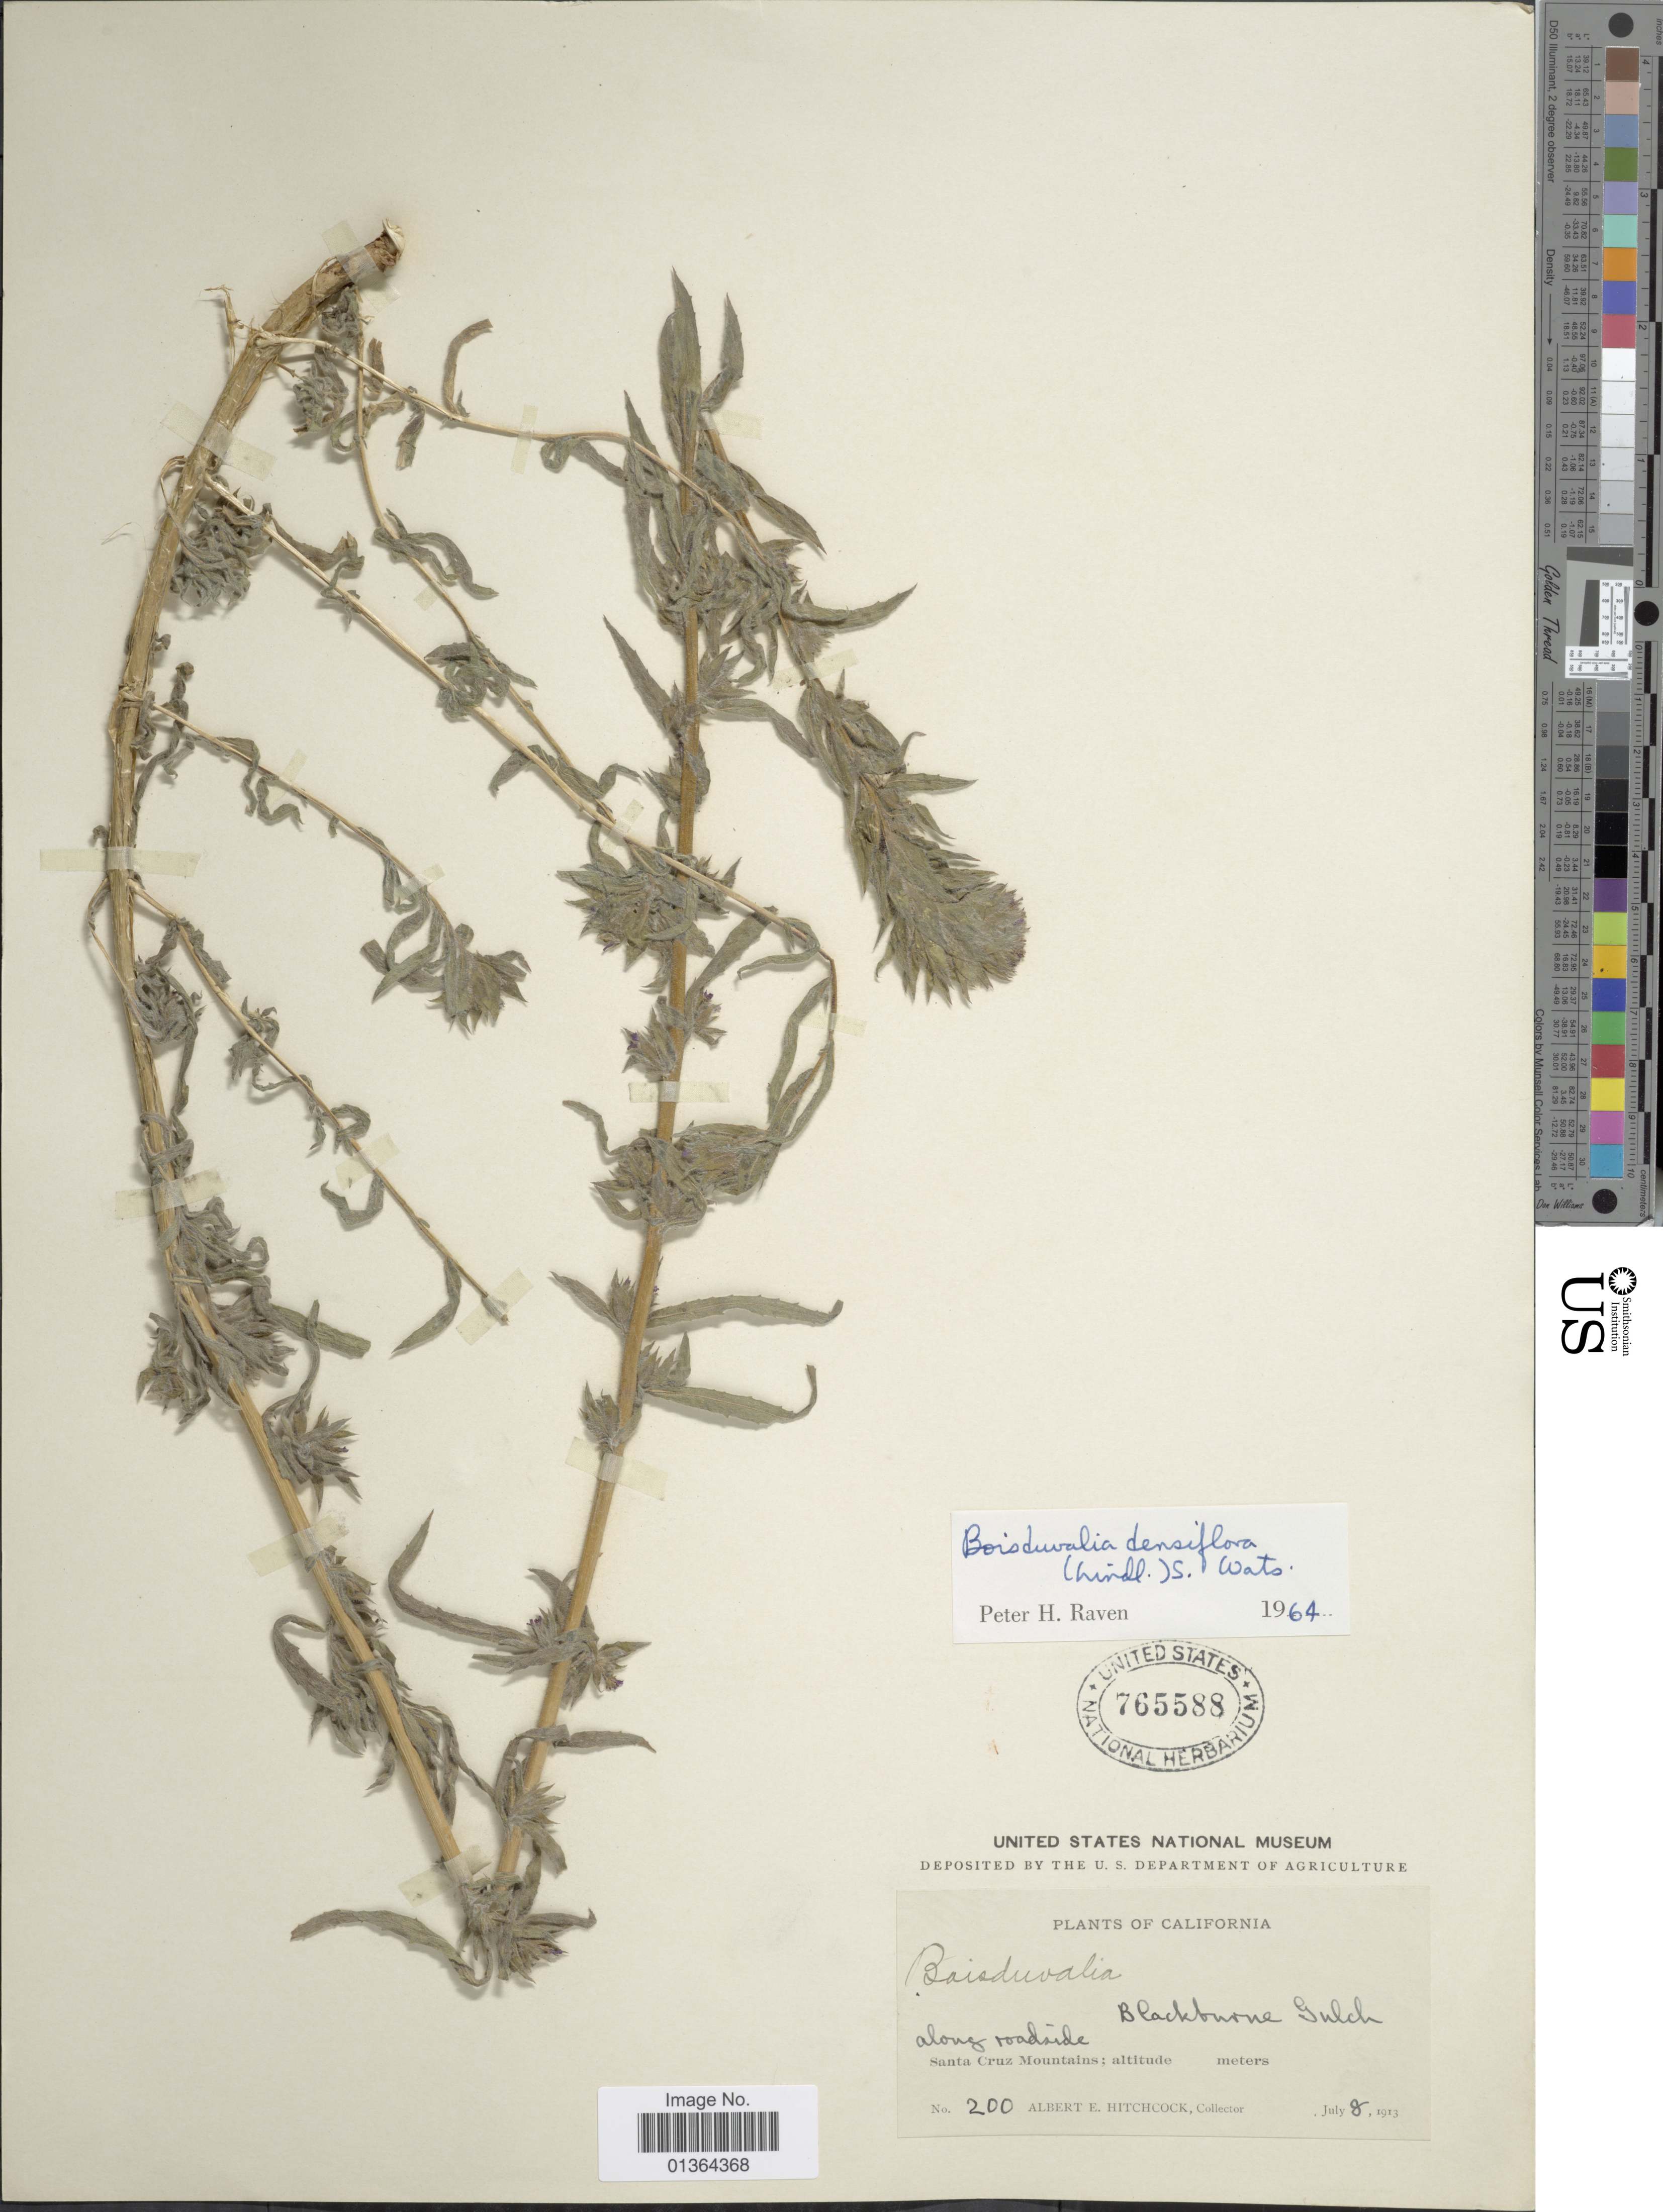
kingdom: Plantae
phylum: Tracheophyta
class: Magnoliopsida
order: Myrtales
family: Onagraceae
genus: Epilobium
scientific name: Epilobium densiflorum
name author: (Lindl.) Hoch & P.H. Raven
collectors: A. Hitchcock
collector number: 200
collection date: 1913-07-08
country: United States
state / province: California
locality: Santa Cruz mountains , Blackburne Gulch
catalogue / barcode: US 765588